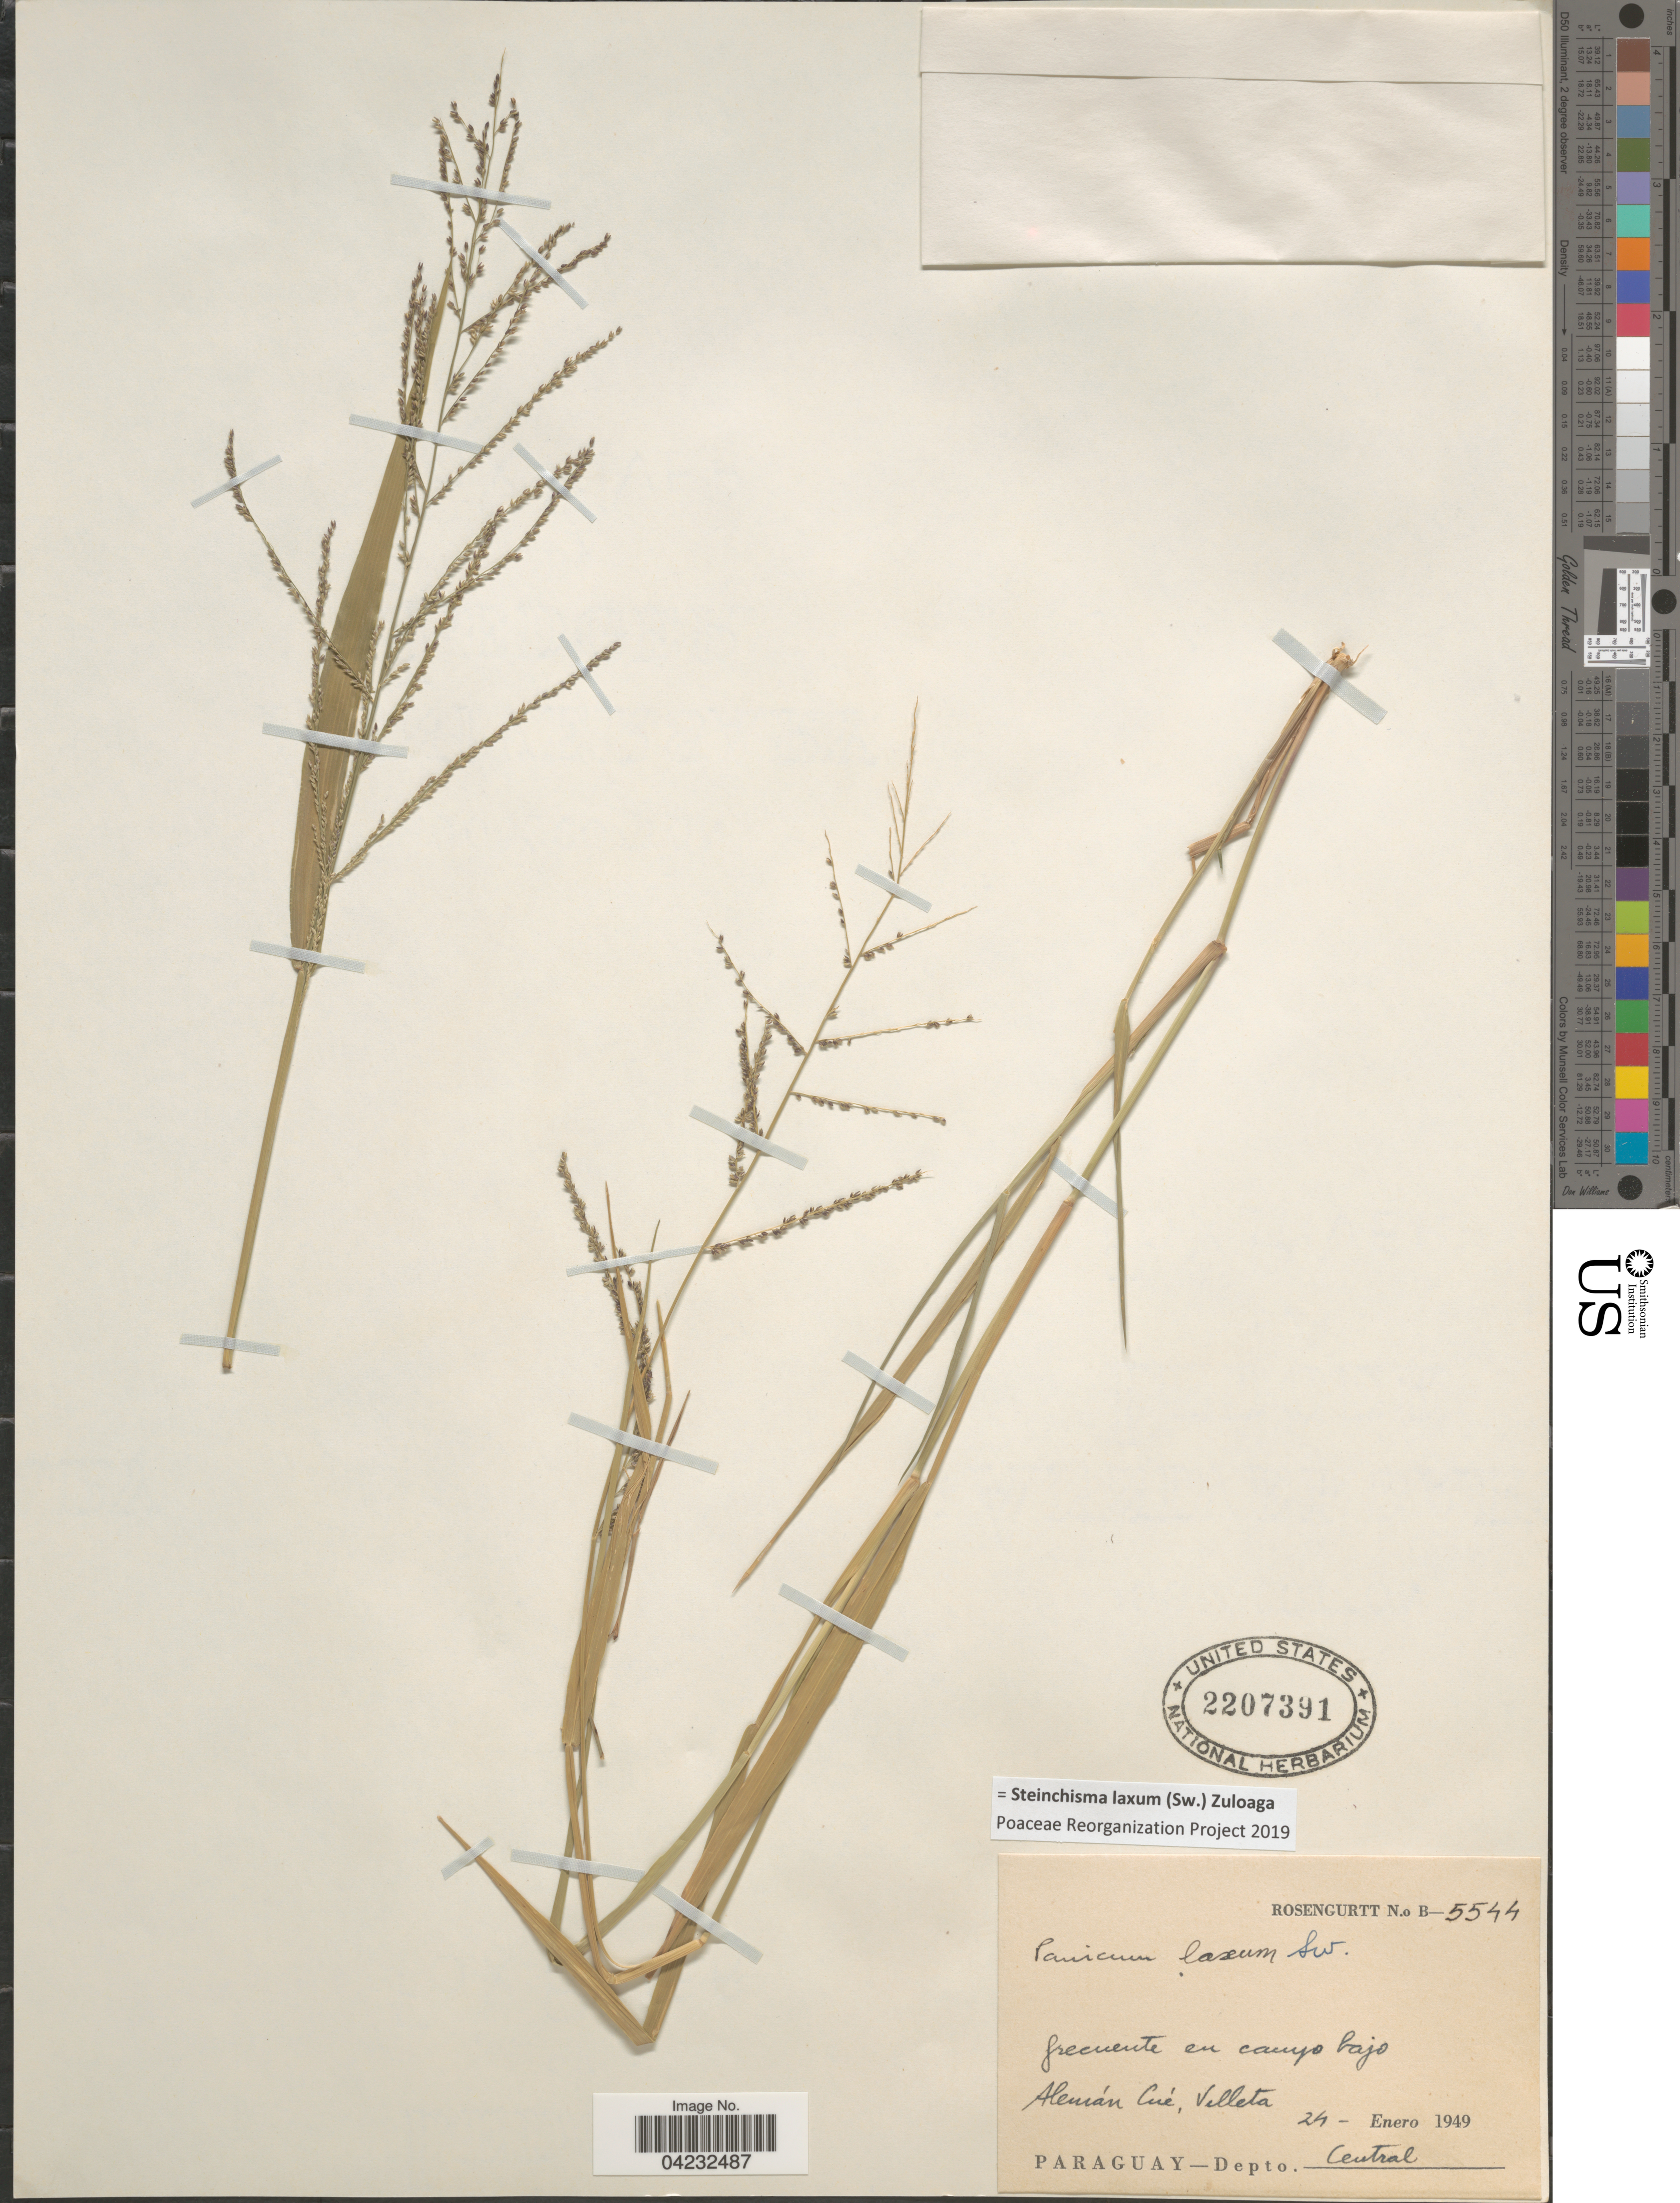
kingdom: Plantae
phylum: Tracheophyta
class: Liliopsida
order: Poales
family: Poaceae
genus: Steinchisma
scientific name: Steinchisma laxum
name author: (Sw.) Zuloaga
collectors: Rosengurtt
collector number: B-5544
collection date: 1949-01-24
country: Paraguay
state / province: Central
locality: Frecuente en campo bajo Alemán Cué, Villeta. Depto. Central.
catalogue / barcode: US 2207391